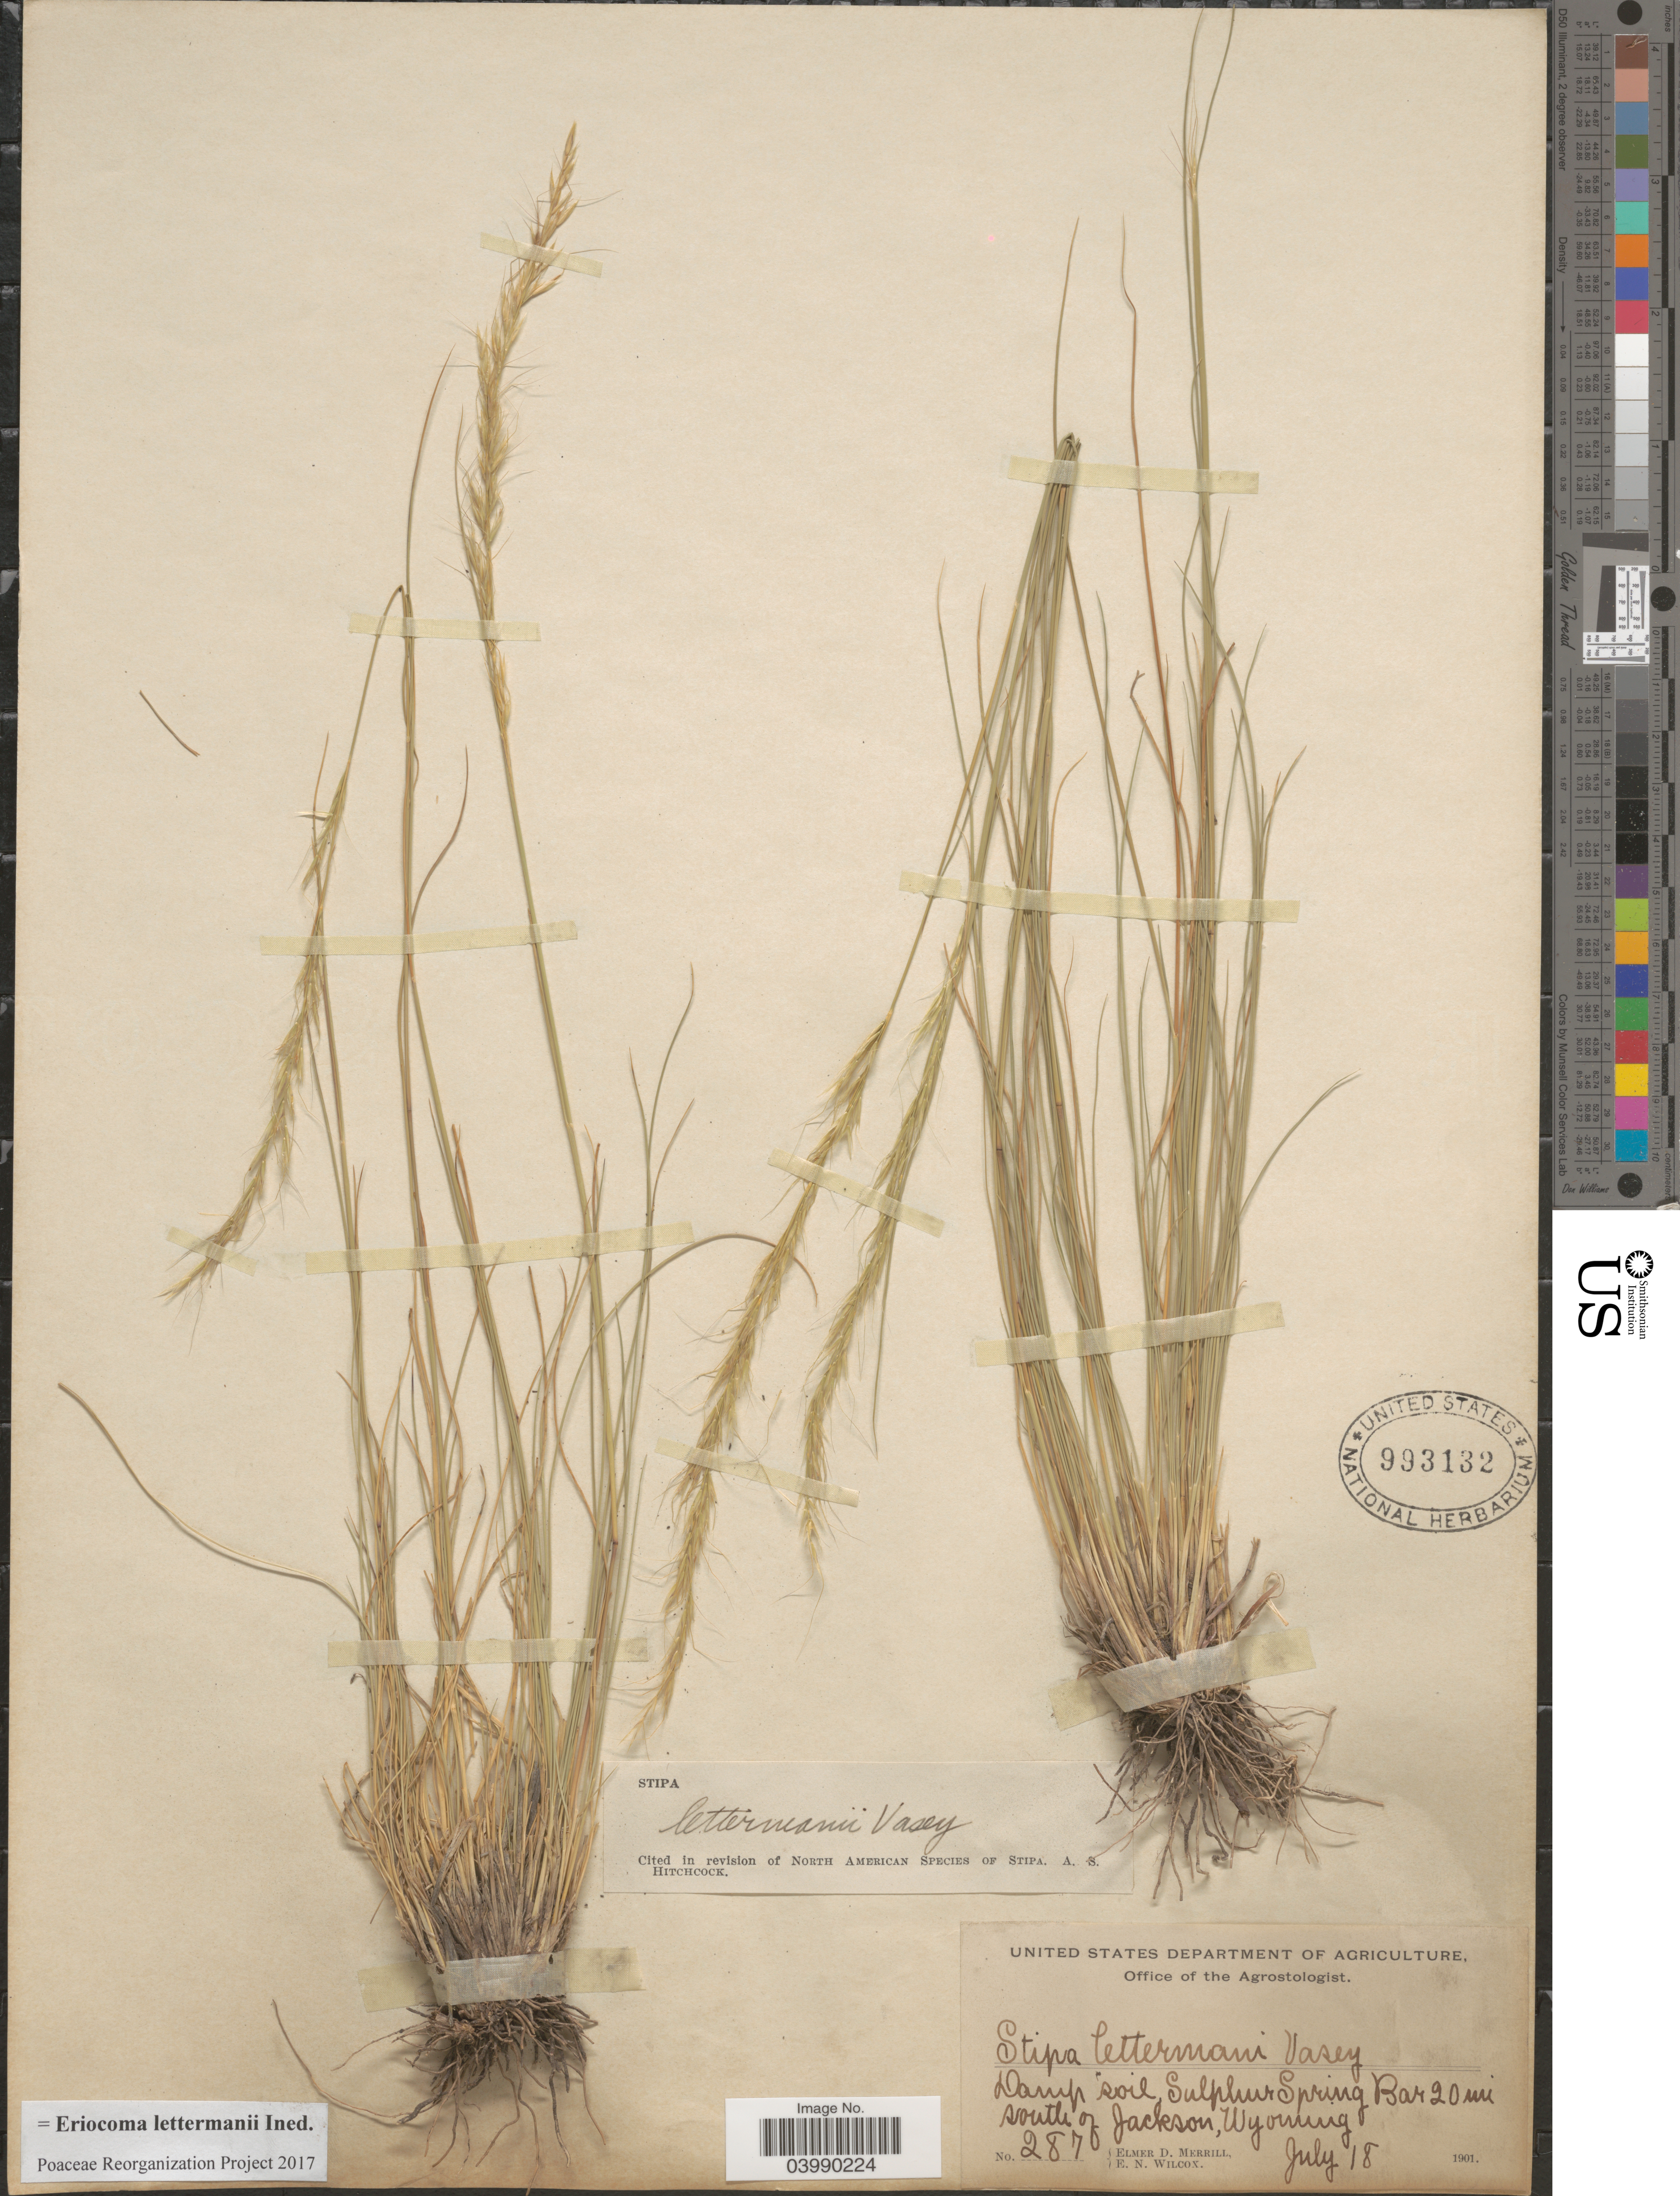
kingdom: Plantae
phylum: Tracheophyta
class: Liliopsida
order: Poales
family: Poaceae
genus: Eriocoma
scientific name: Eriocoma lettermanii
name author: (Vasey) Romasch.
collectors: E. D. Merrill & E. Wilcox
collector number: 287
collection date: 1901-07-18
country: United States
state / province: Wyoming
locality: Sulphur Spring Bar 20 mi south of Jackson.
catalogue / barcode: US 993132